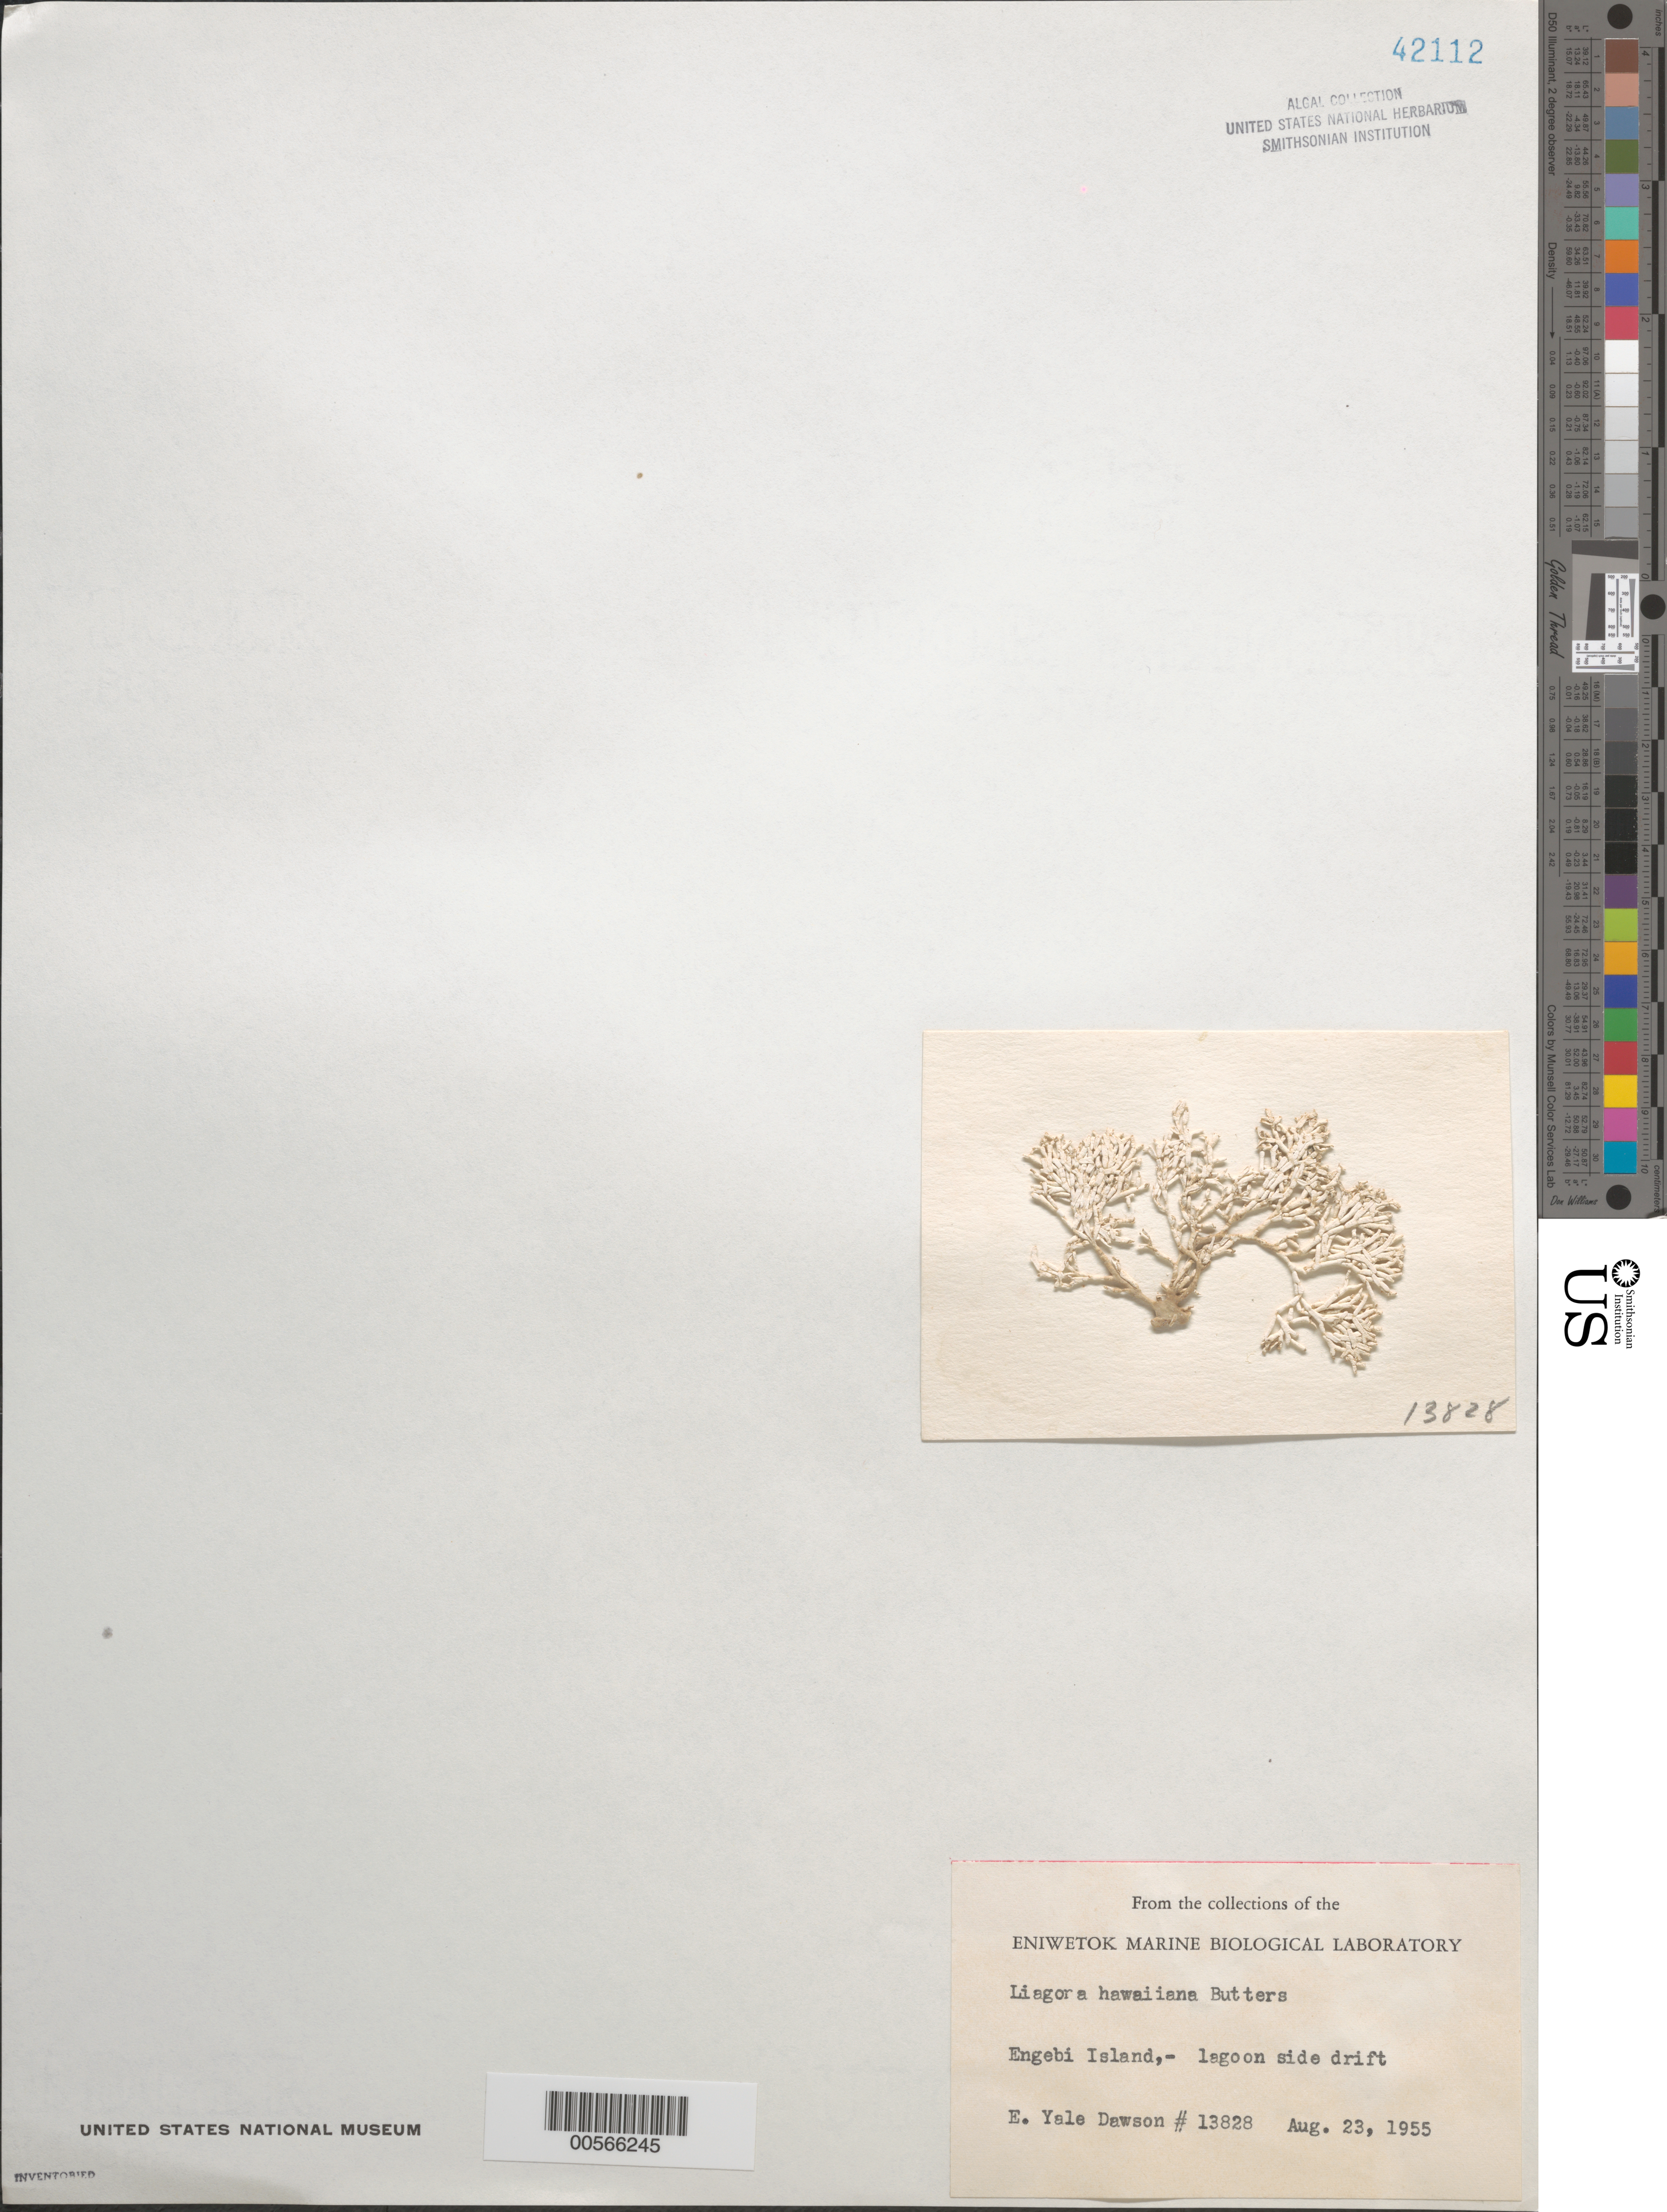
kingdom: Plantae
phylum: Rhodophyta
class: Florideophyceae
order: Nemaliales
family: Liagoraceae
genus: Liagora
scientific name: Liagora hawaiiana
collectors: E. Y. Dawson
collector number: EYD 13828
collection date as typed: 23 Aug 1955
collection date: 1955-08-23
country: Marshall Islands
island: Enewetak [Eniwetok] Atoll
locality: Engebi Island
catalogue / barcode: US 42112